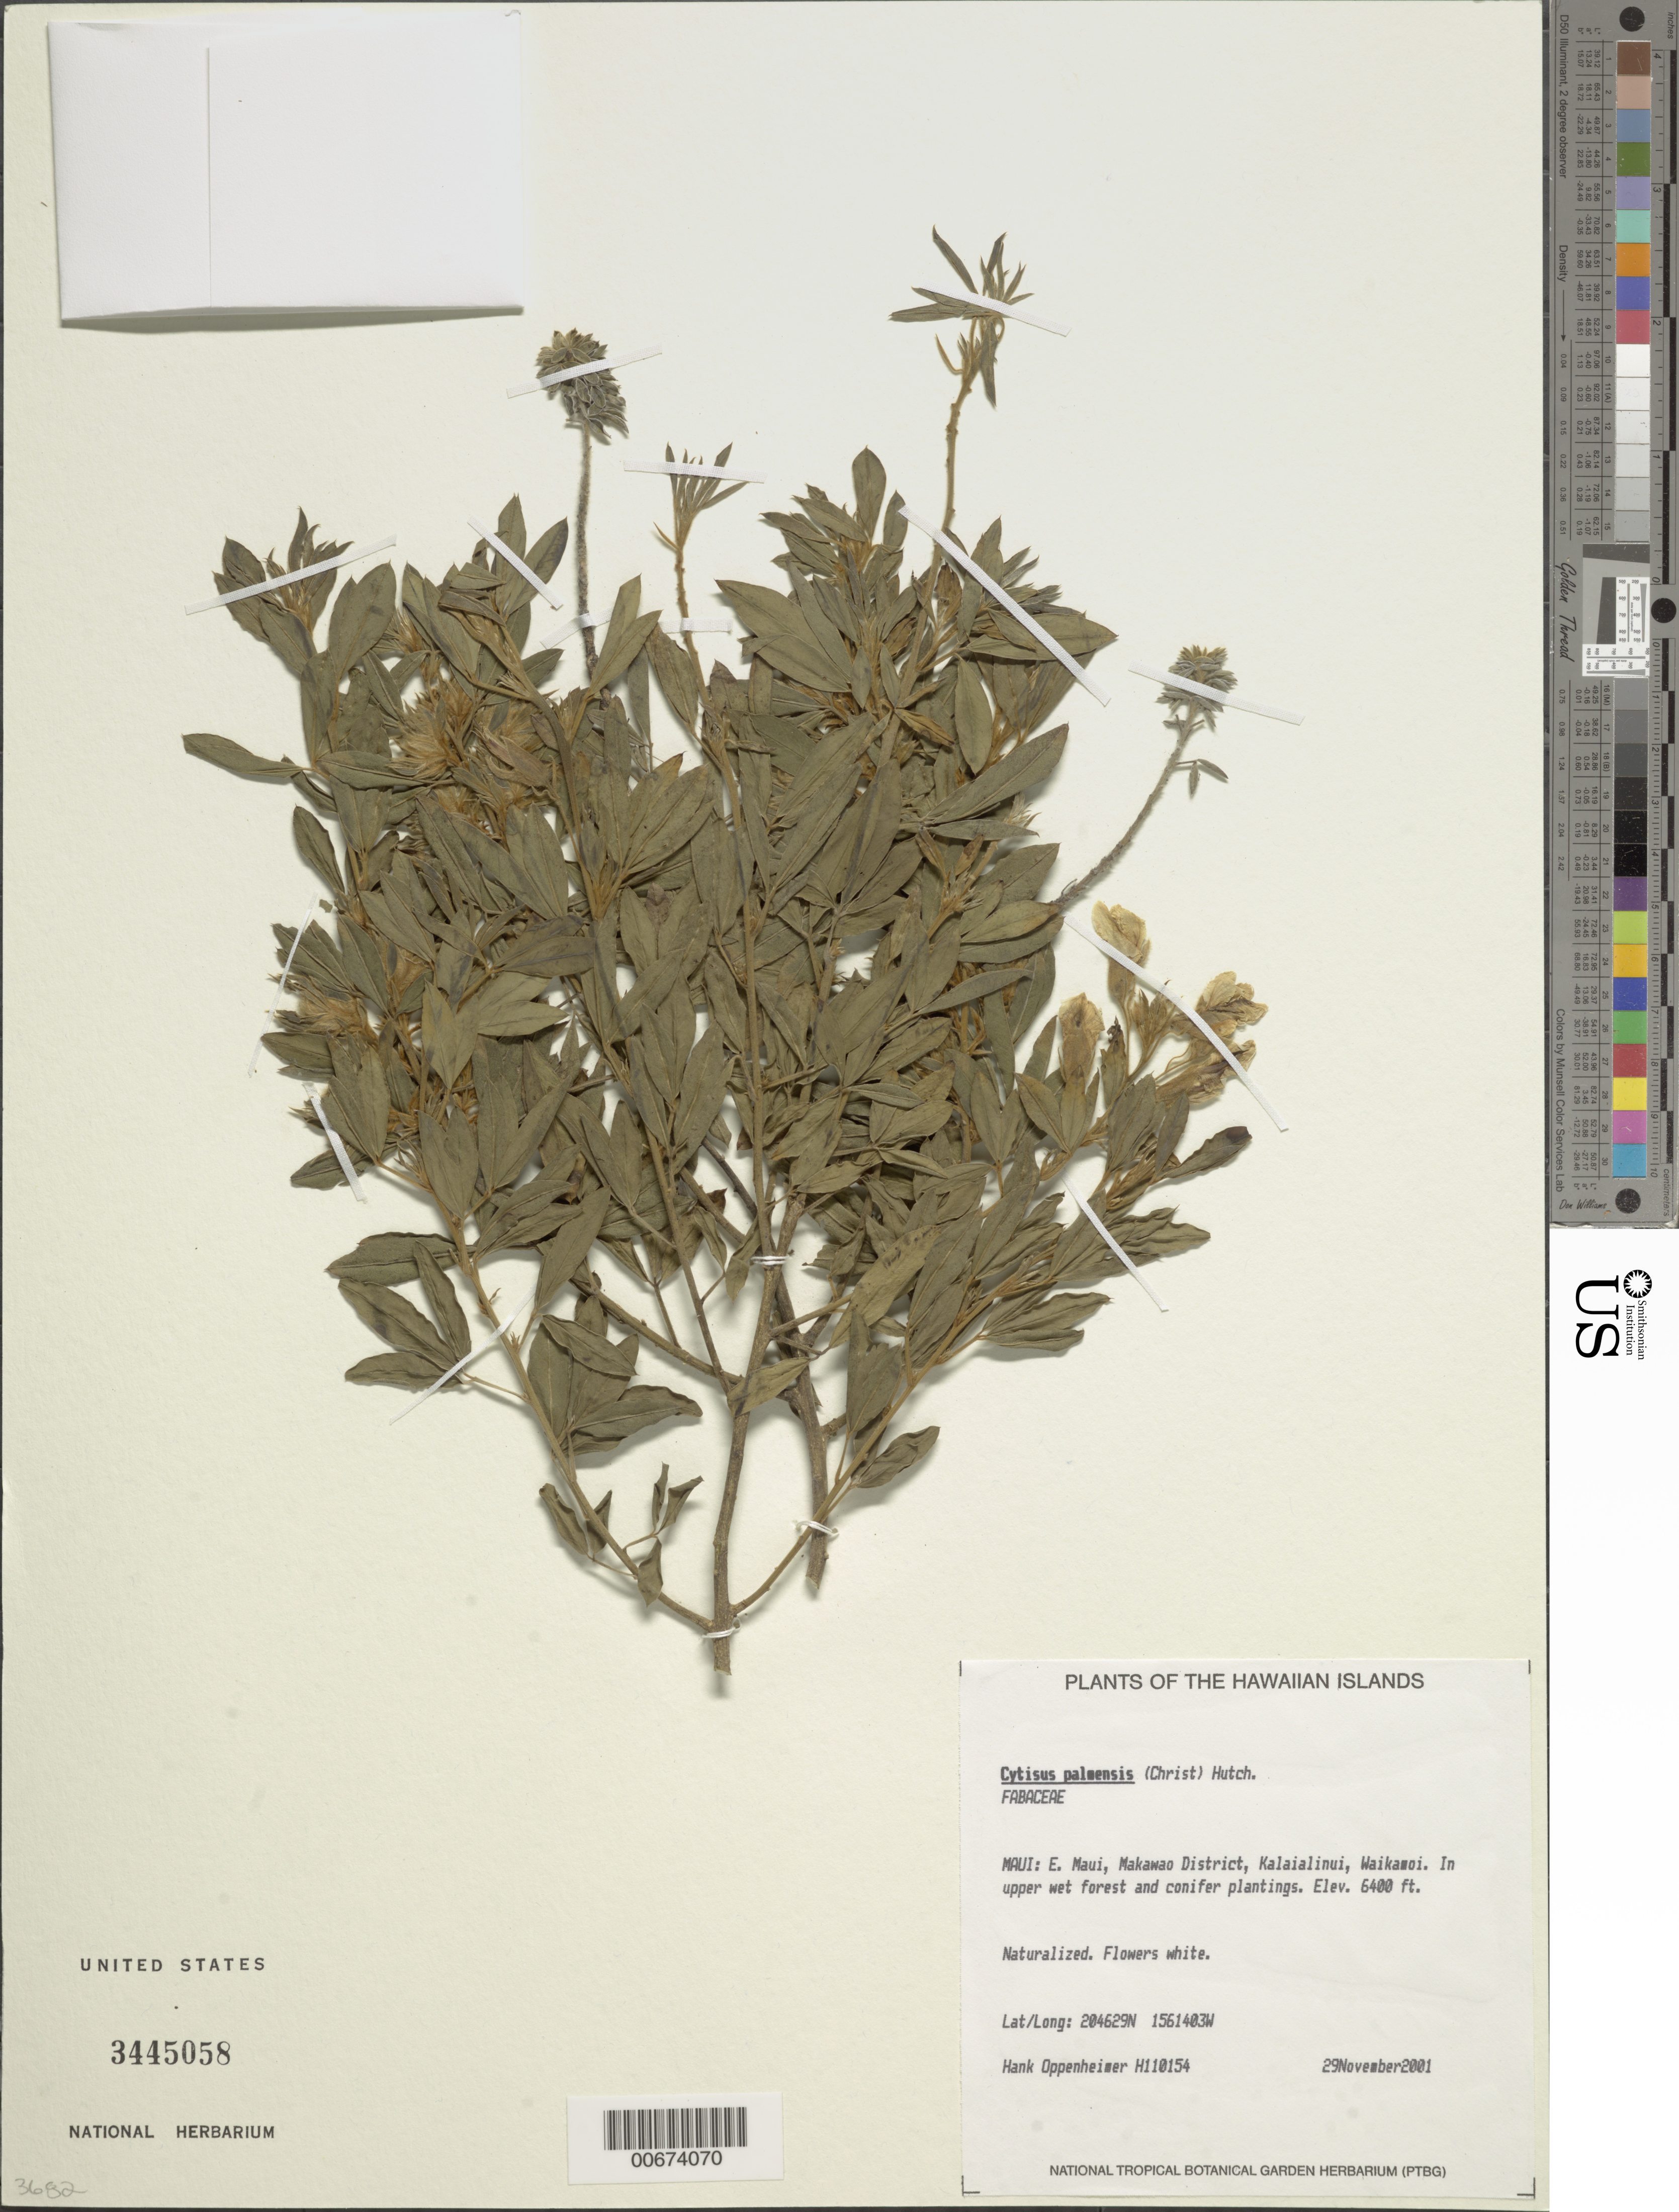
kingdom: Plantae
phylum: Tracheophyta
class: Magnoliopsida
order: Fabales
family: Fabaceae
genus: Cytisus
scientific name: Cytisus palmensis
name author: (Christ) Hutch.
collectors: H. L. Oppenheimer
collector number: H110154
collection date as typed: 29 Nov 2001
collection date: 2001-11-29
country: United States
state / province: Hawaii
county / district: Maui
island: Maui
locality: E Maui, Makawao District, Kalaialinui ,Waikamoi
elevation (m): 1951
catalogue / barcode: US 3445058